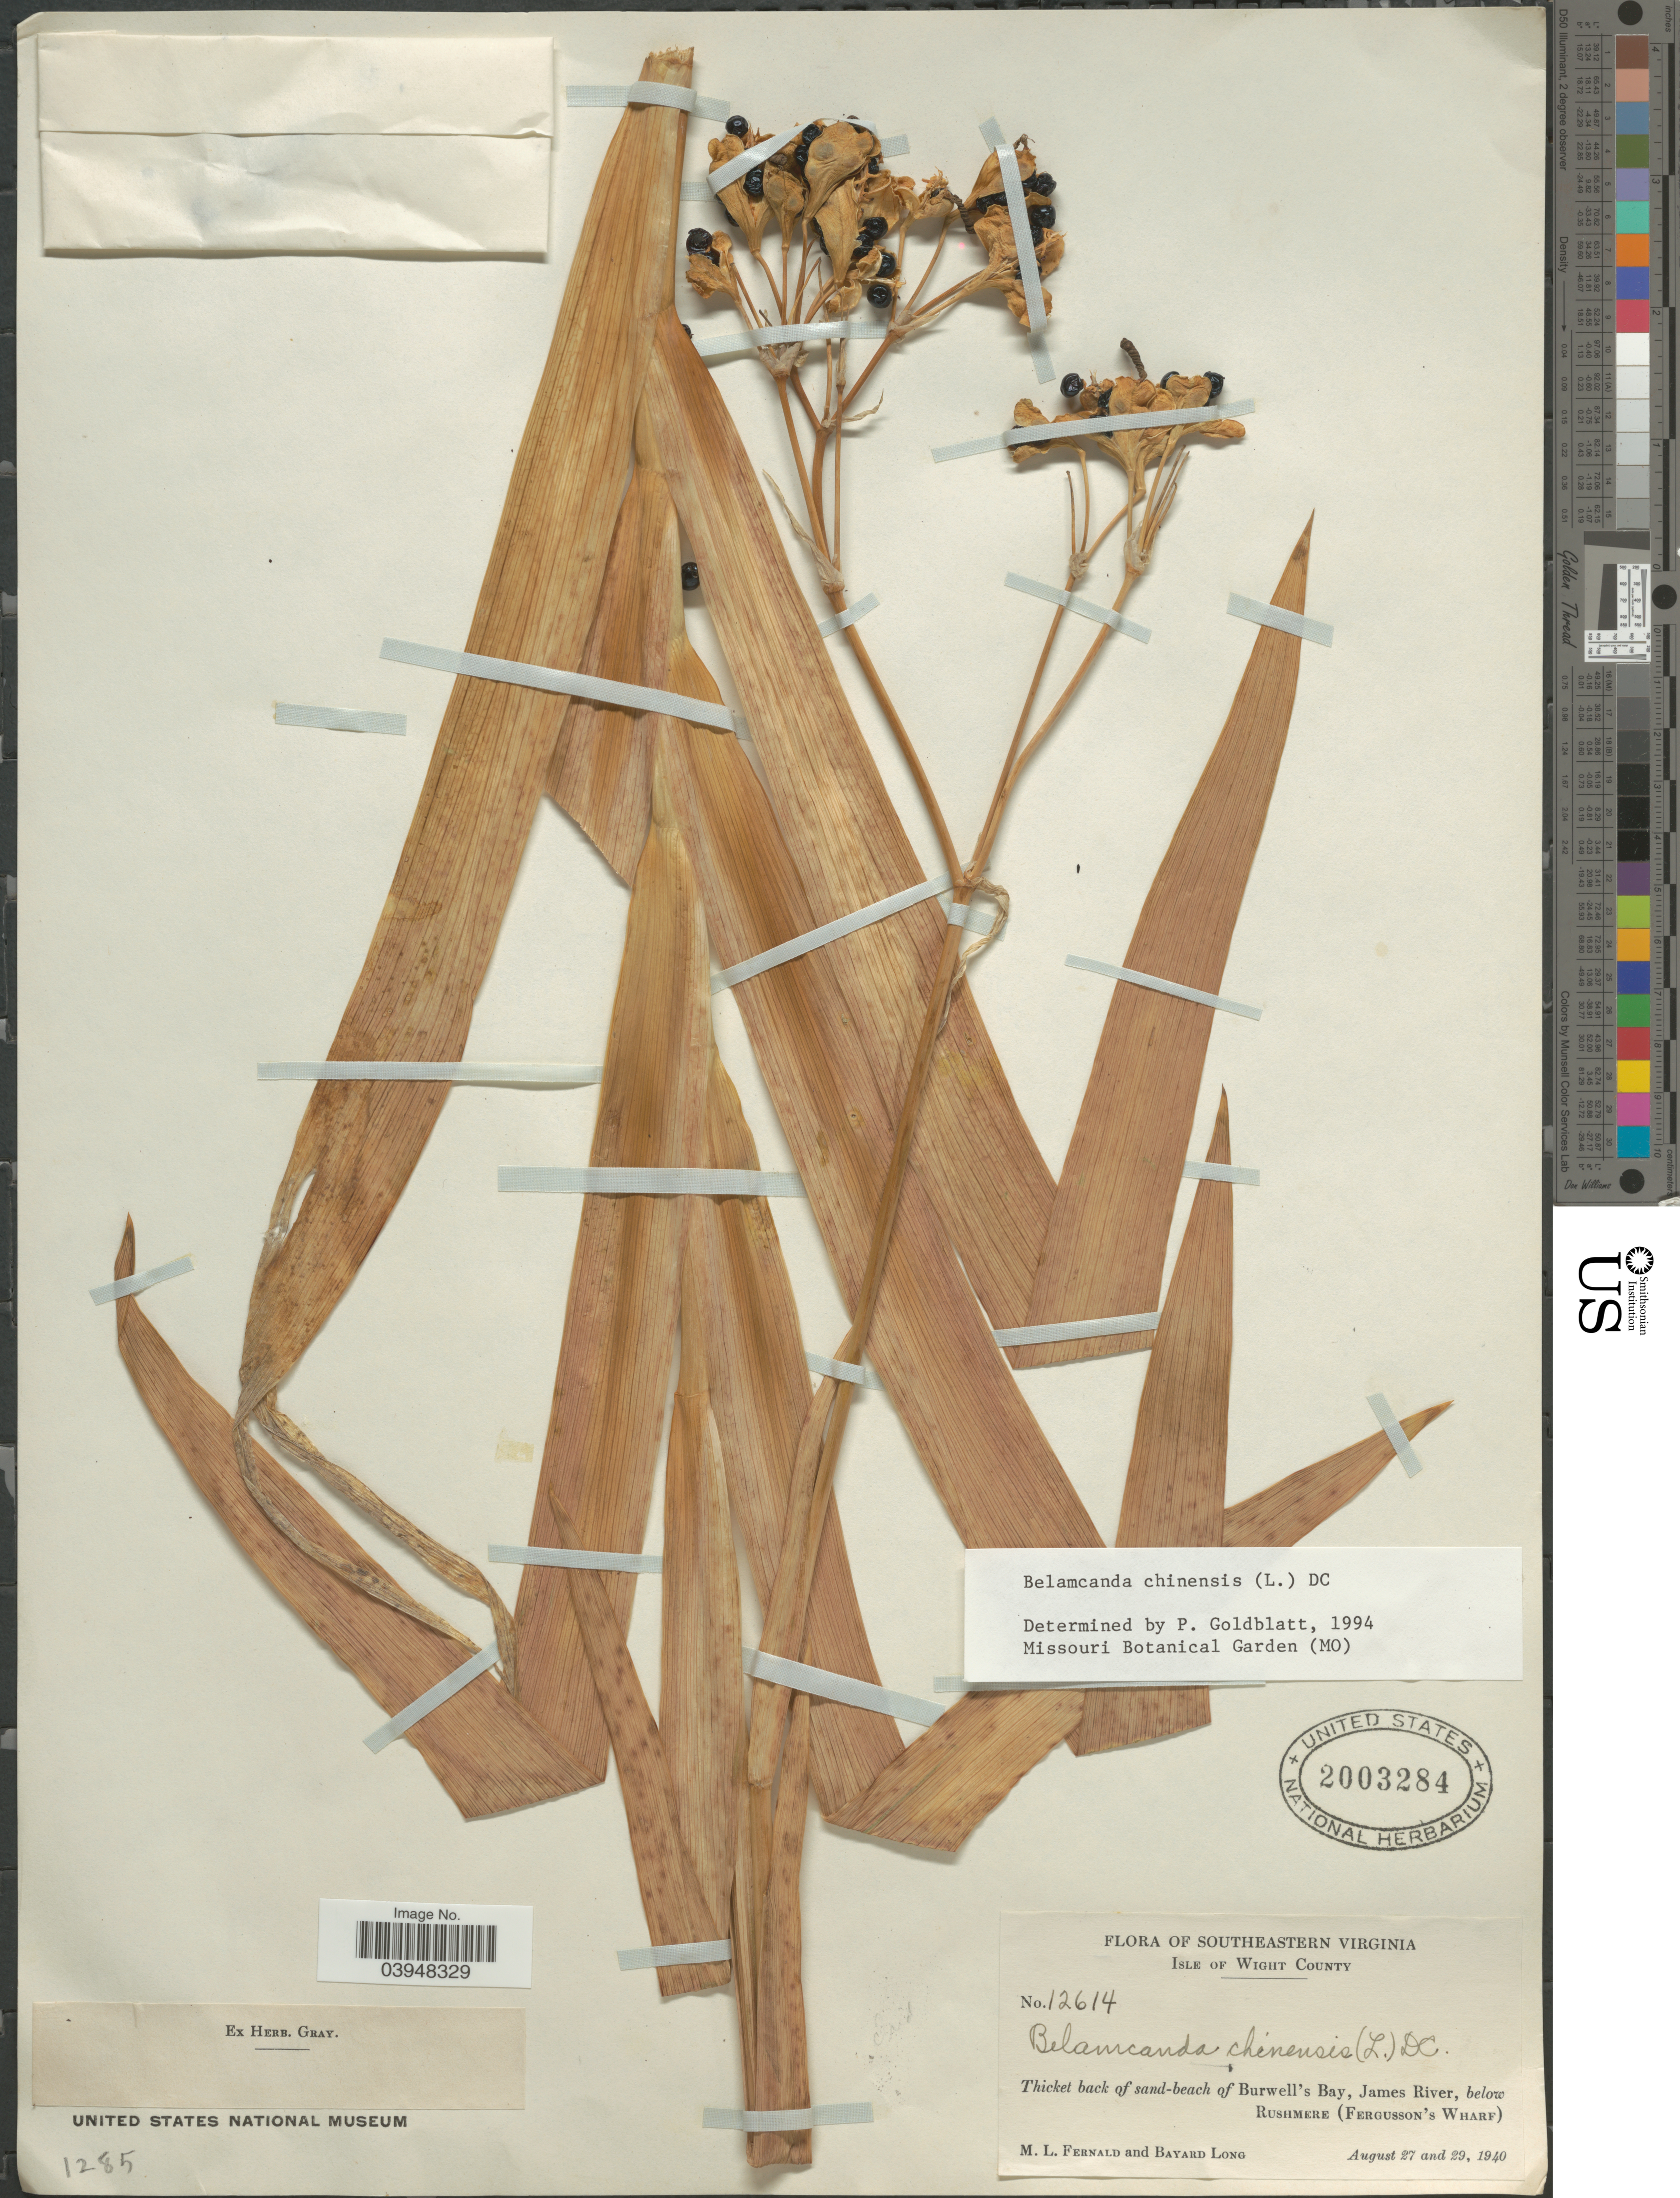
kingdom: Plantae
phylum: Tracheophyta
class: Liliopsida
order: Asparagales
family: Iridaceae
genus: Iris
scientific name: Iris domestica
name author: (L.) Goldblatt & Mabb.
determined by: Strong, Mark T., (BOT), Smithsonian Institution - National Museum of Natural History (UNITED STATES)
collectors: M. L. Fernald & B. Long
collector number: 12614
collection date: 1940-08-27/1940-08-29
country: United States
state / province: Virginia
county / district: Isle of Wight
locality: Southeastern Virginia. Isle of Wight County. Thicket back of sand-beach of Burwell's Bay, James River, below Rushmere (Fergusson's Wharf).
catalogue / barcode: US 2003284